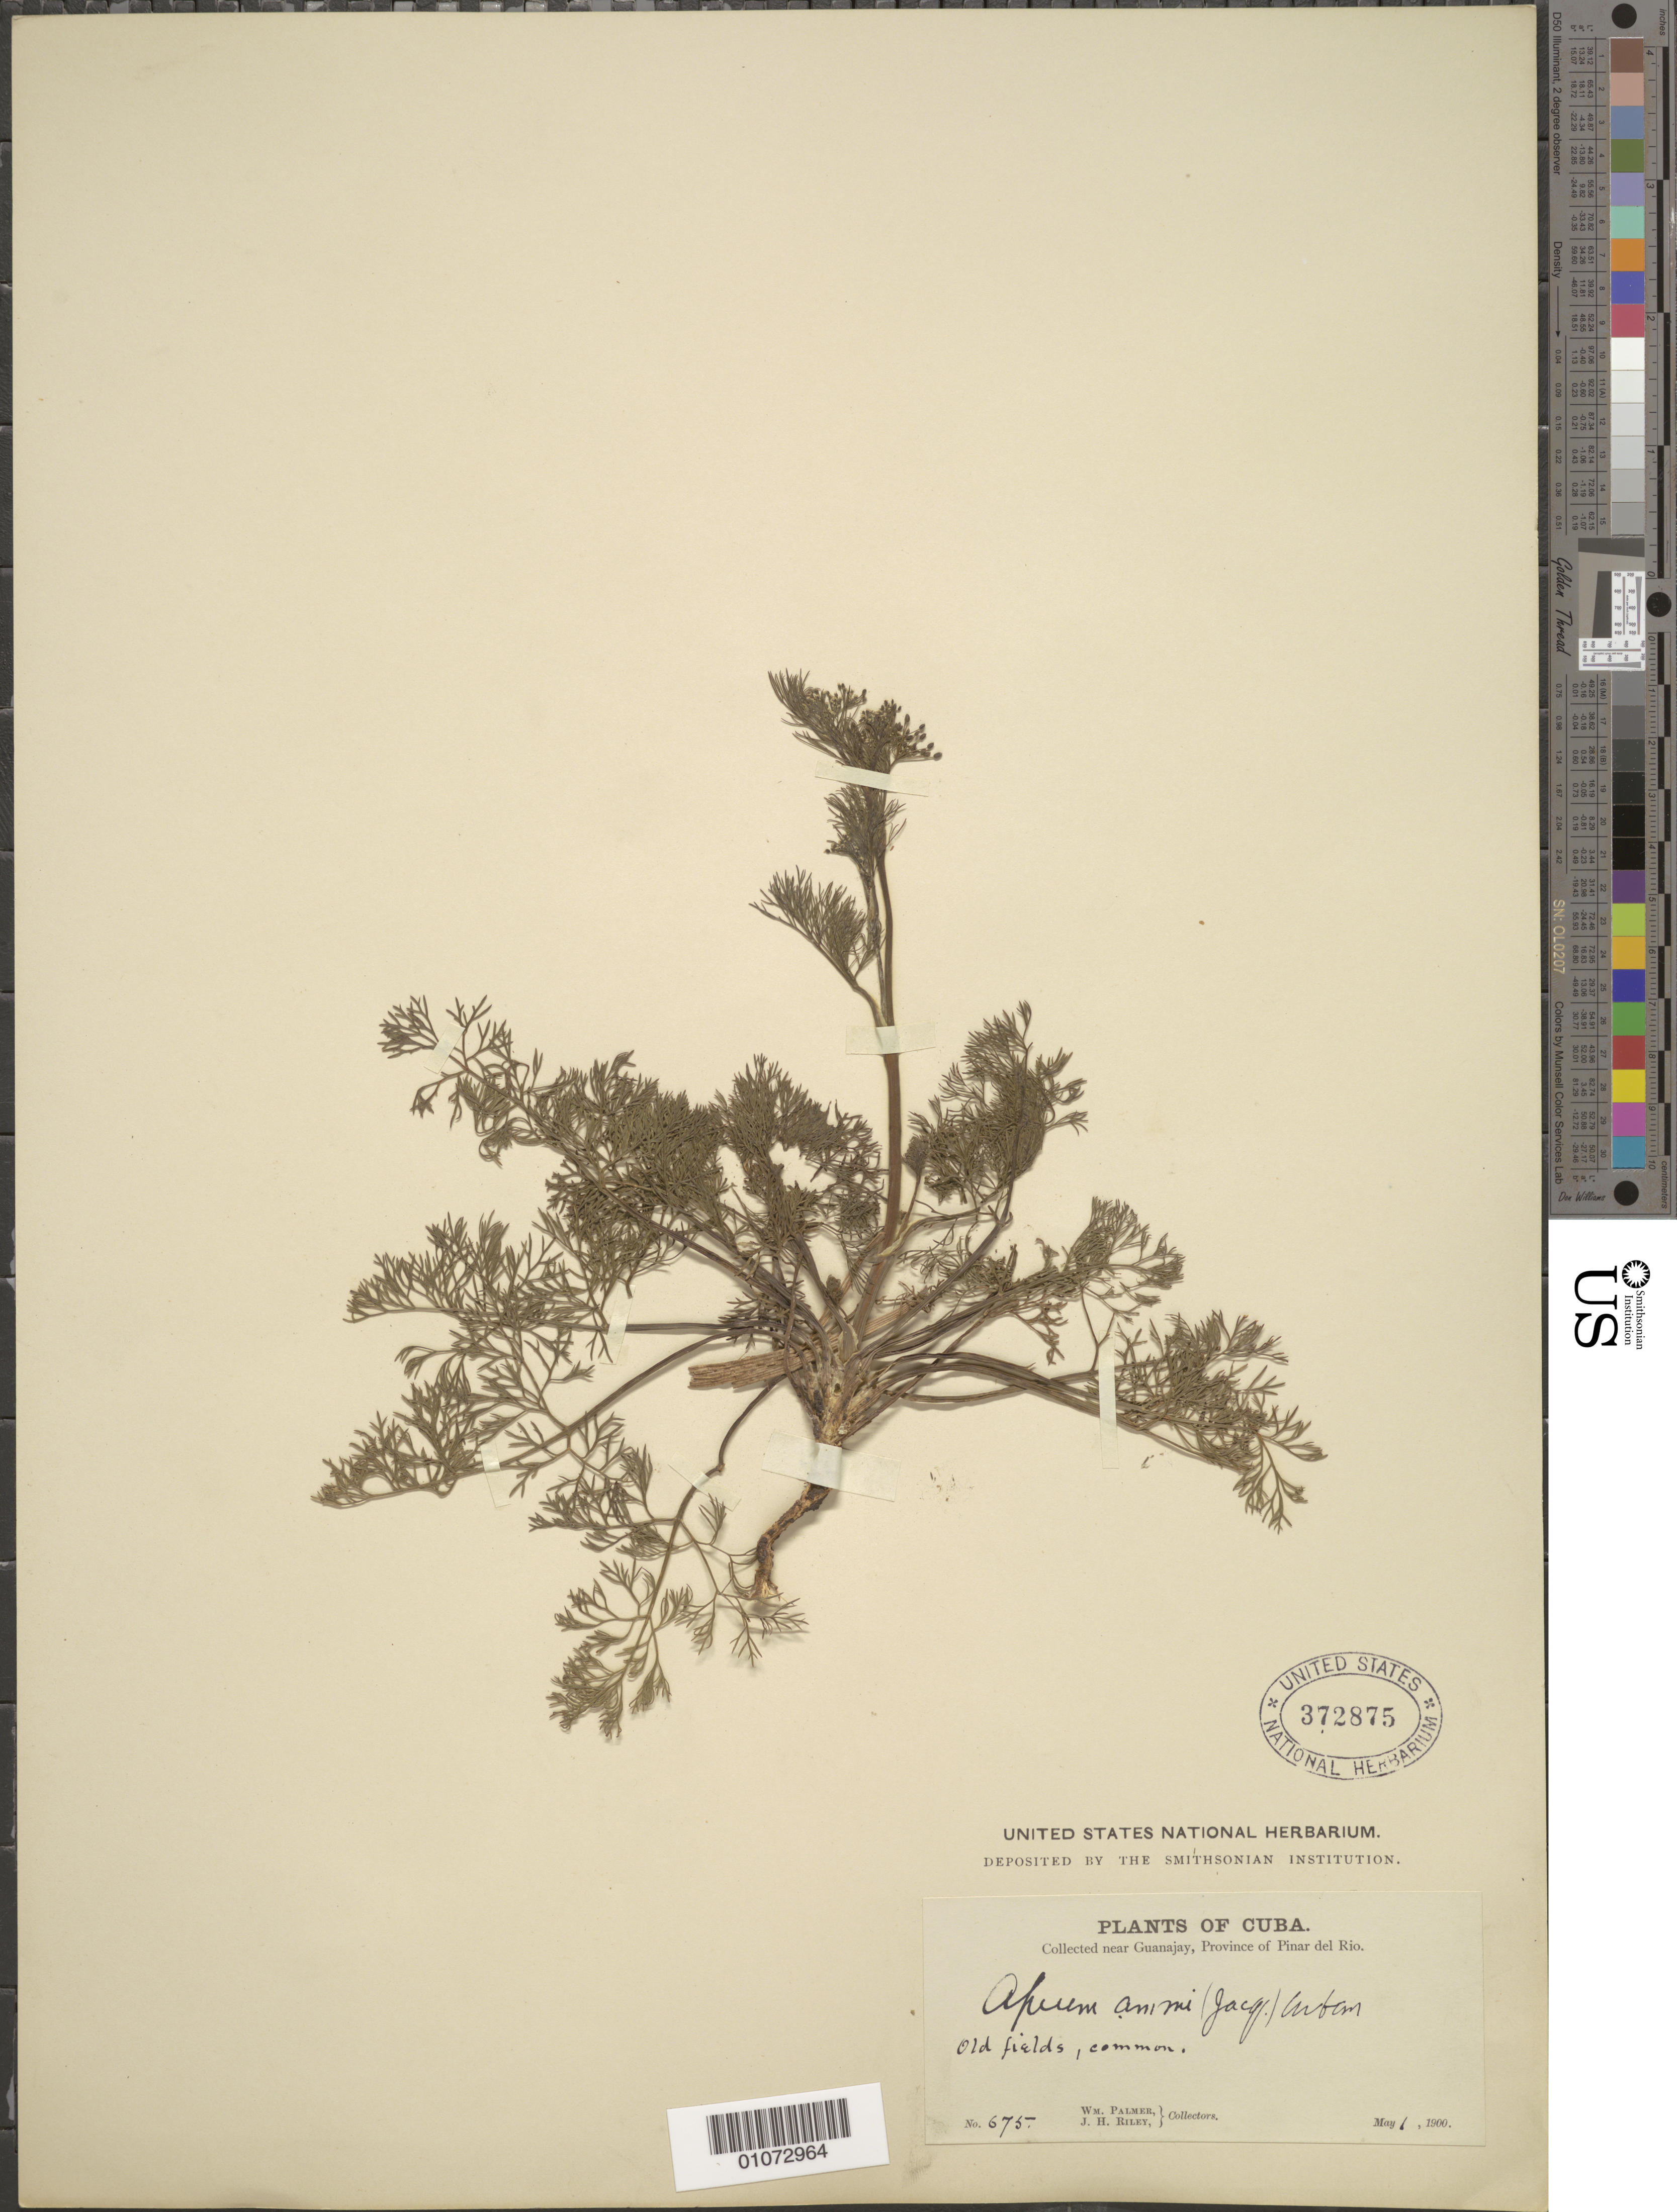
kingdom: Plantae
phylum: Tracheophyta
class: Magnoliopsida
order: Apiales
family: Apiaceae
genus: Apium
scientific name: Apium ammi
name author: (Jacq.) Urb.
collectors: W. Palmer & J. H. Riley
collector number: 675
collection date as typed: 06 May 1900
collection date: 1900-05-06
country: Cuba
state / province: Pinar del Rio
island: Cuba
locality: Collected near Guanajay Old fields, common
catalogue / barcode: US 372875